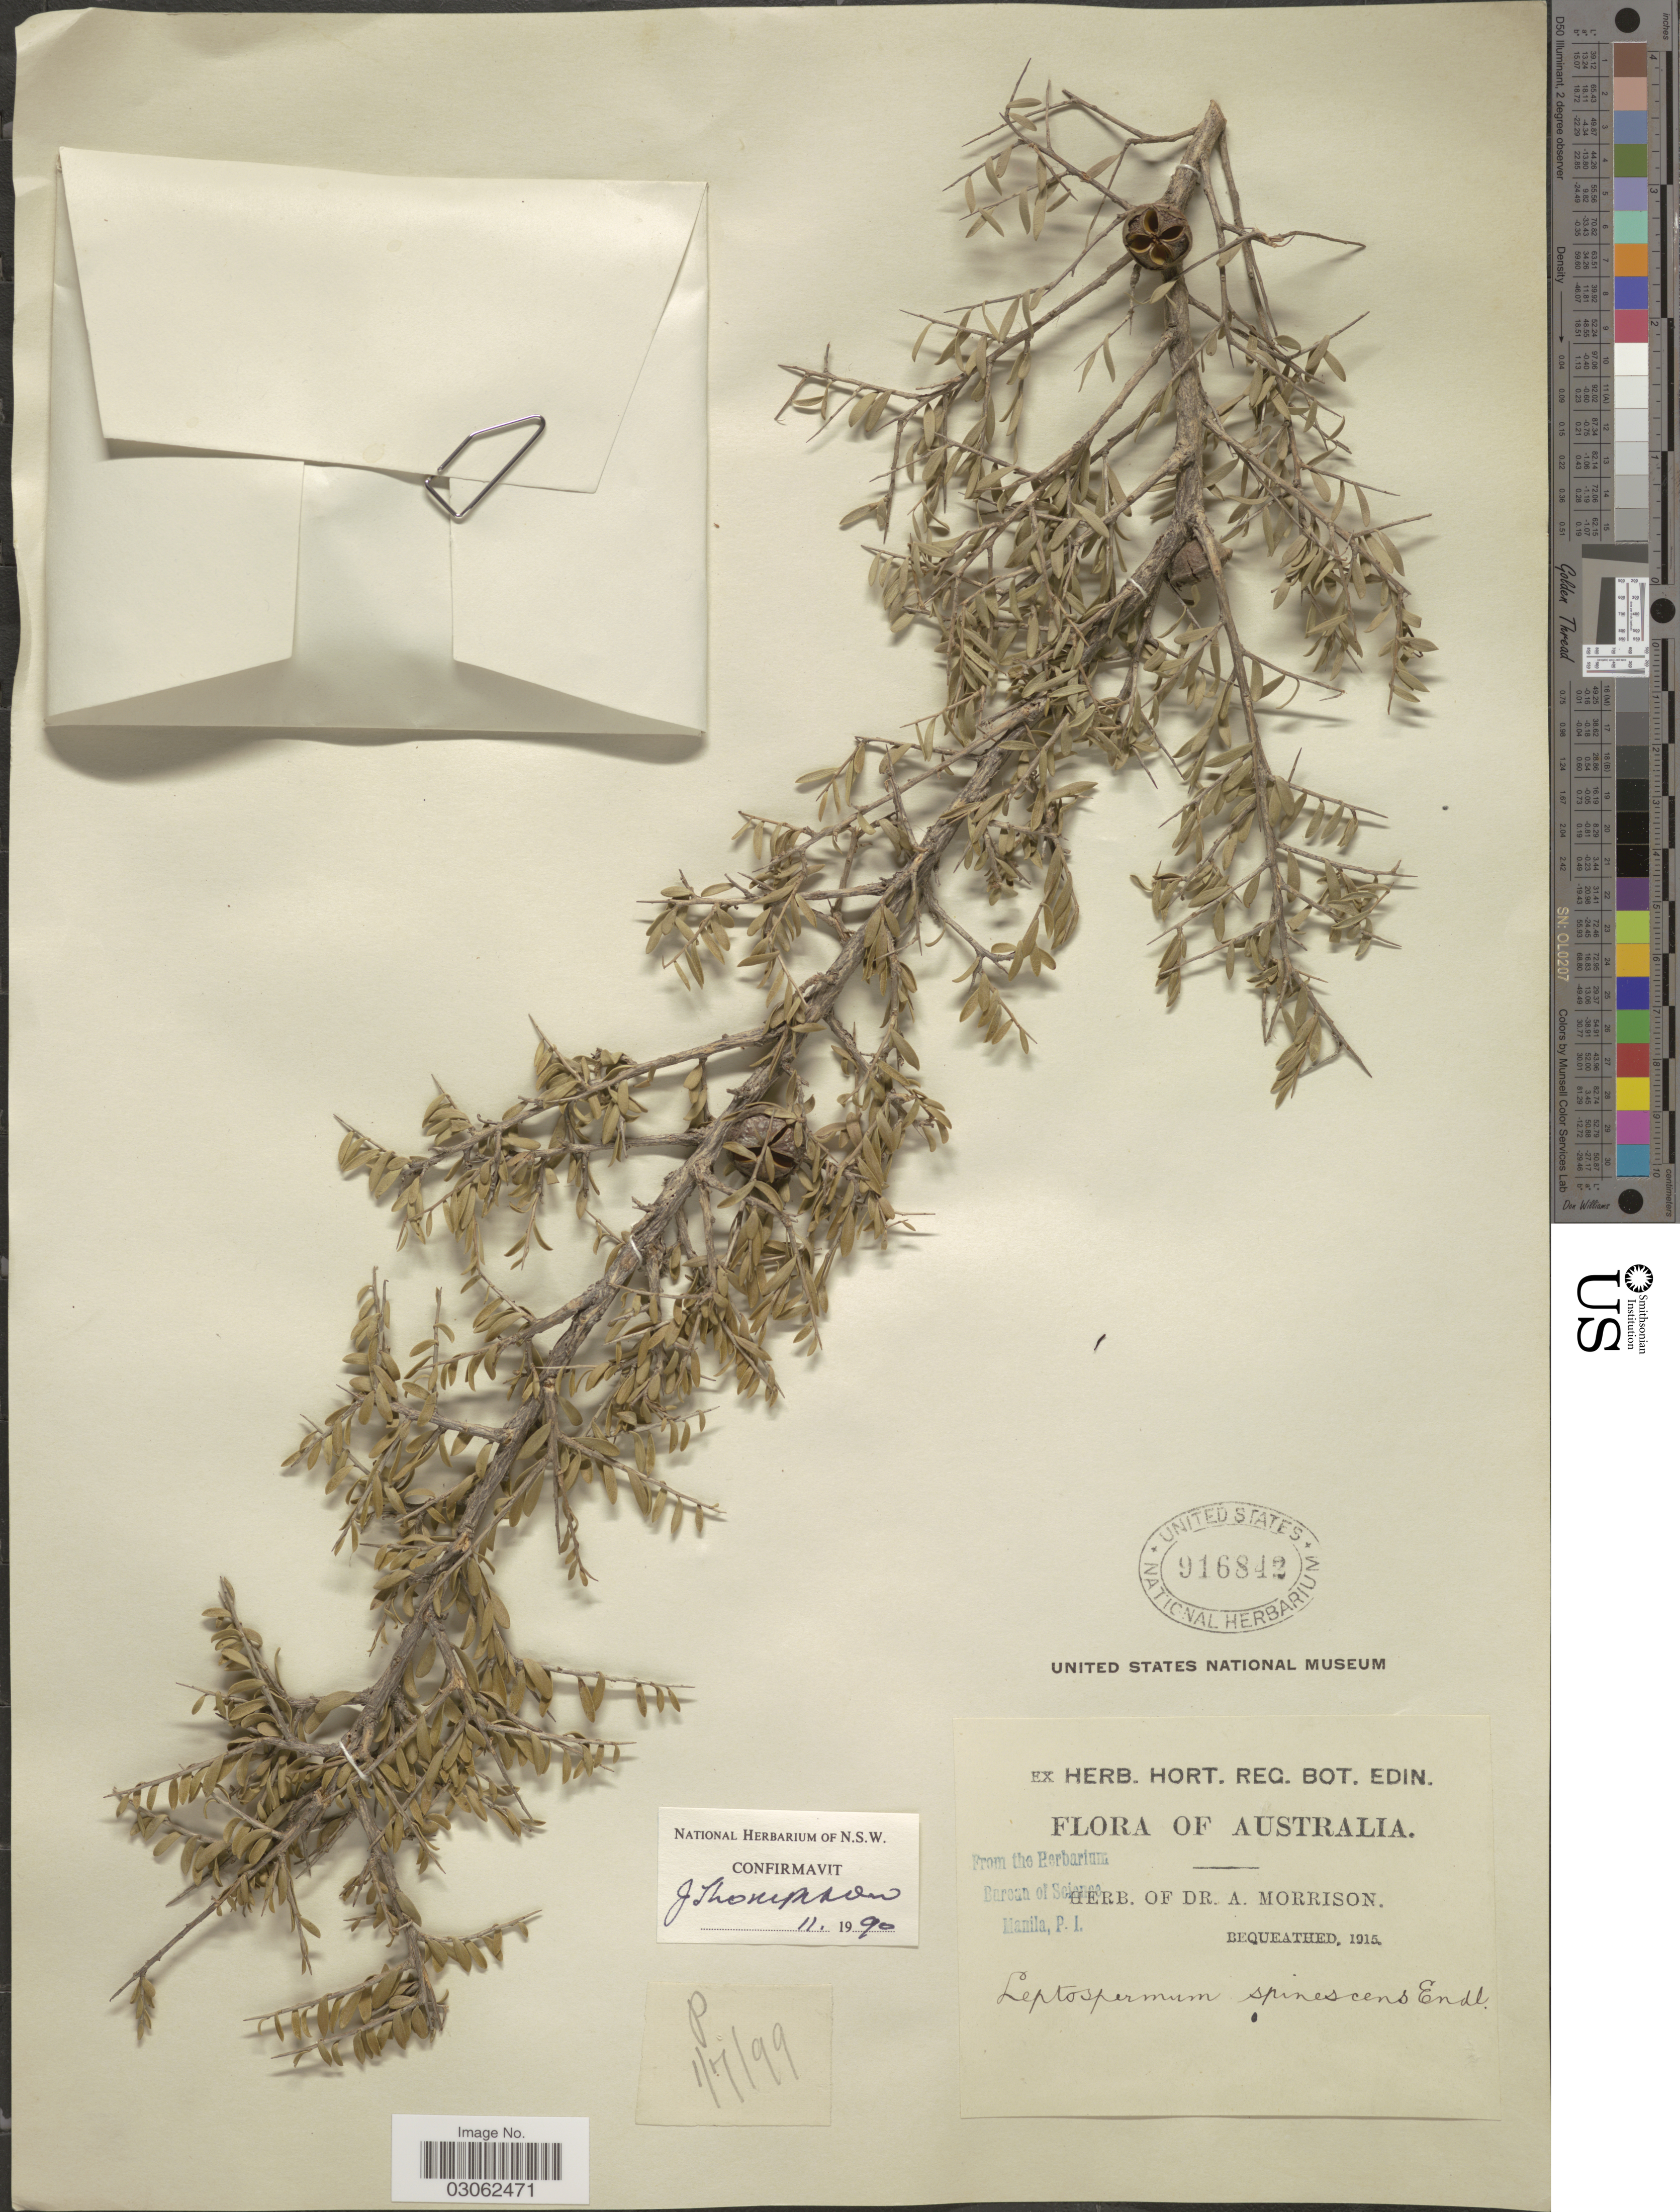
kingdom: Plantae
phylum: Tracheophyta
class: Magnoliopsida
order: Myrtales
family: Myrtaceae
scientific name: Apectospermum spinescens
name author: (Endl.) P.G. Wilson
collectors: ex herb. Dr. A. Morrison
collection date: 1915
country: Australia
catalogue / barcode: US 916842